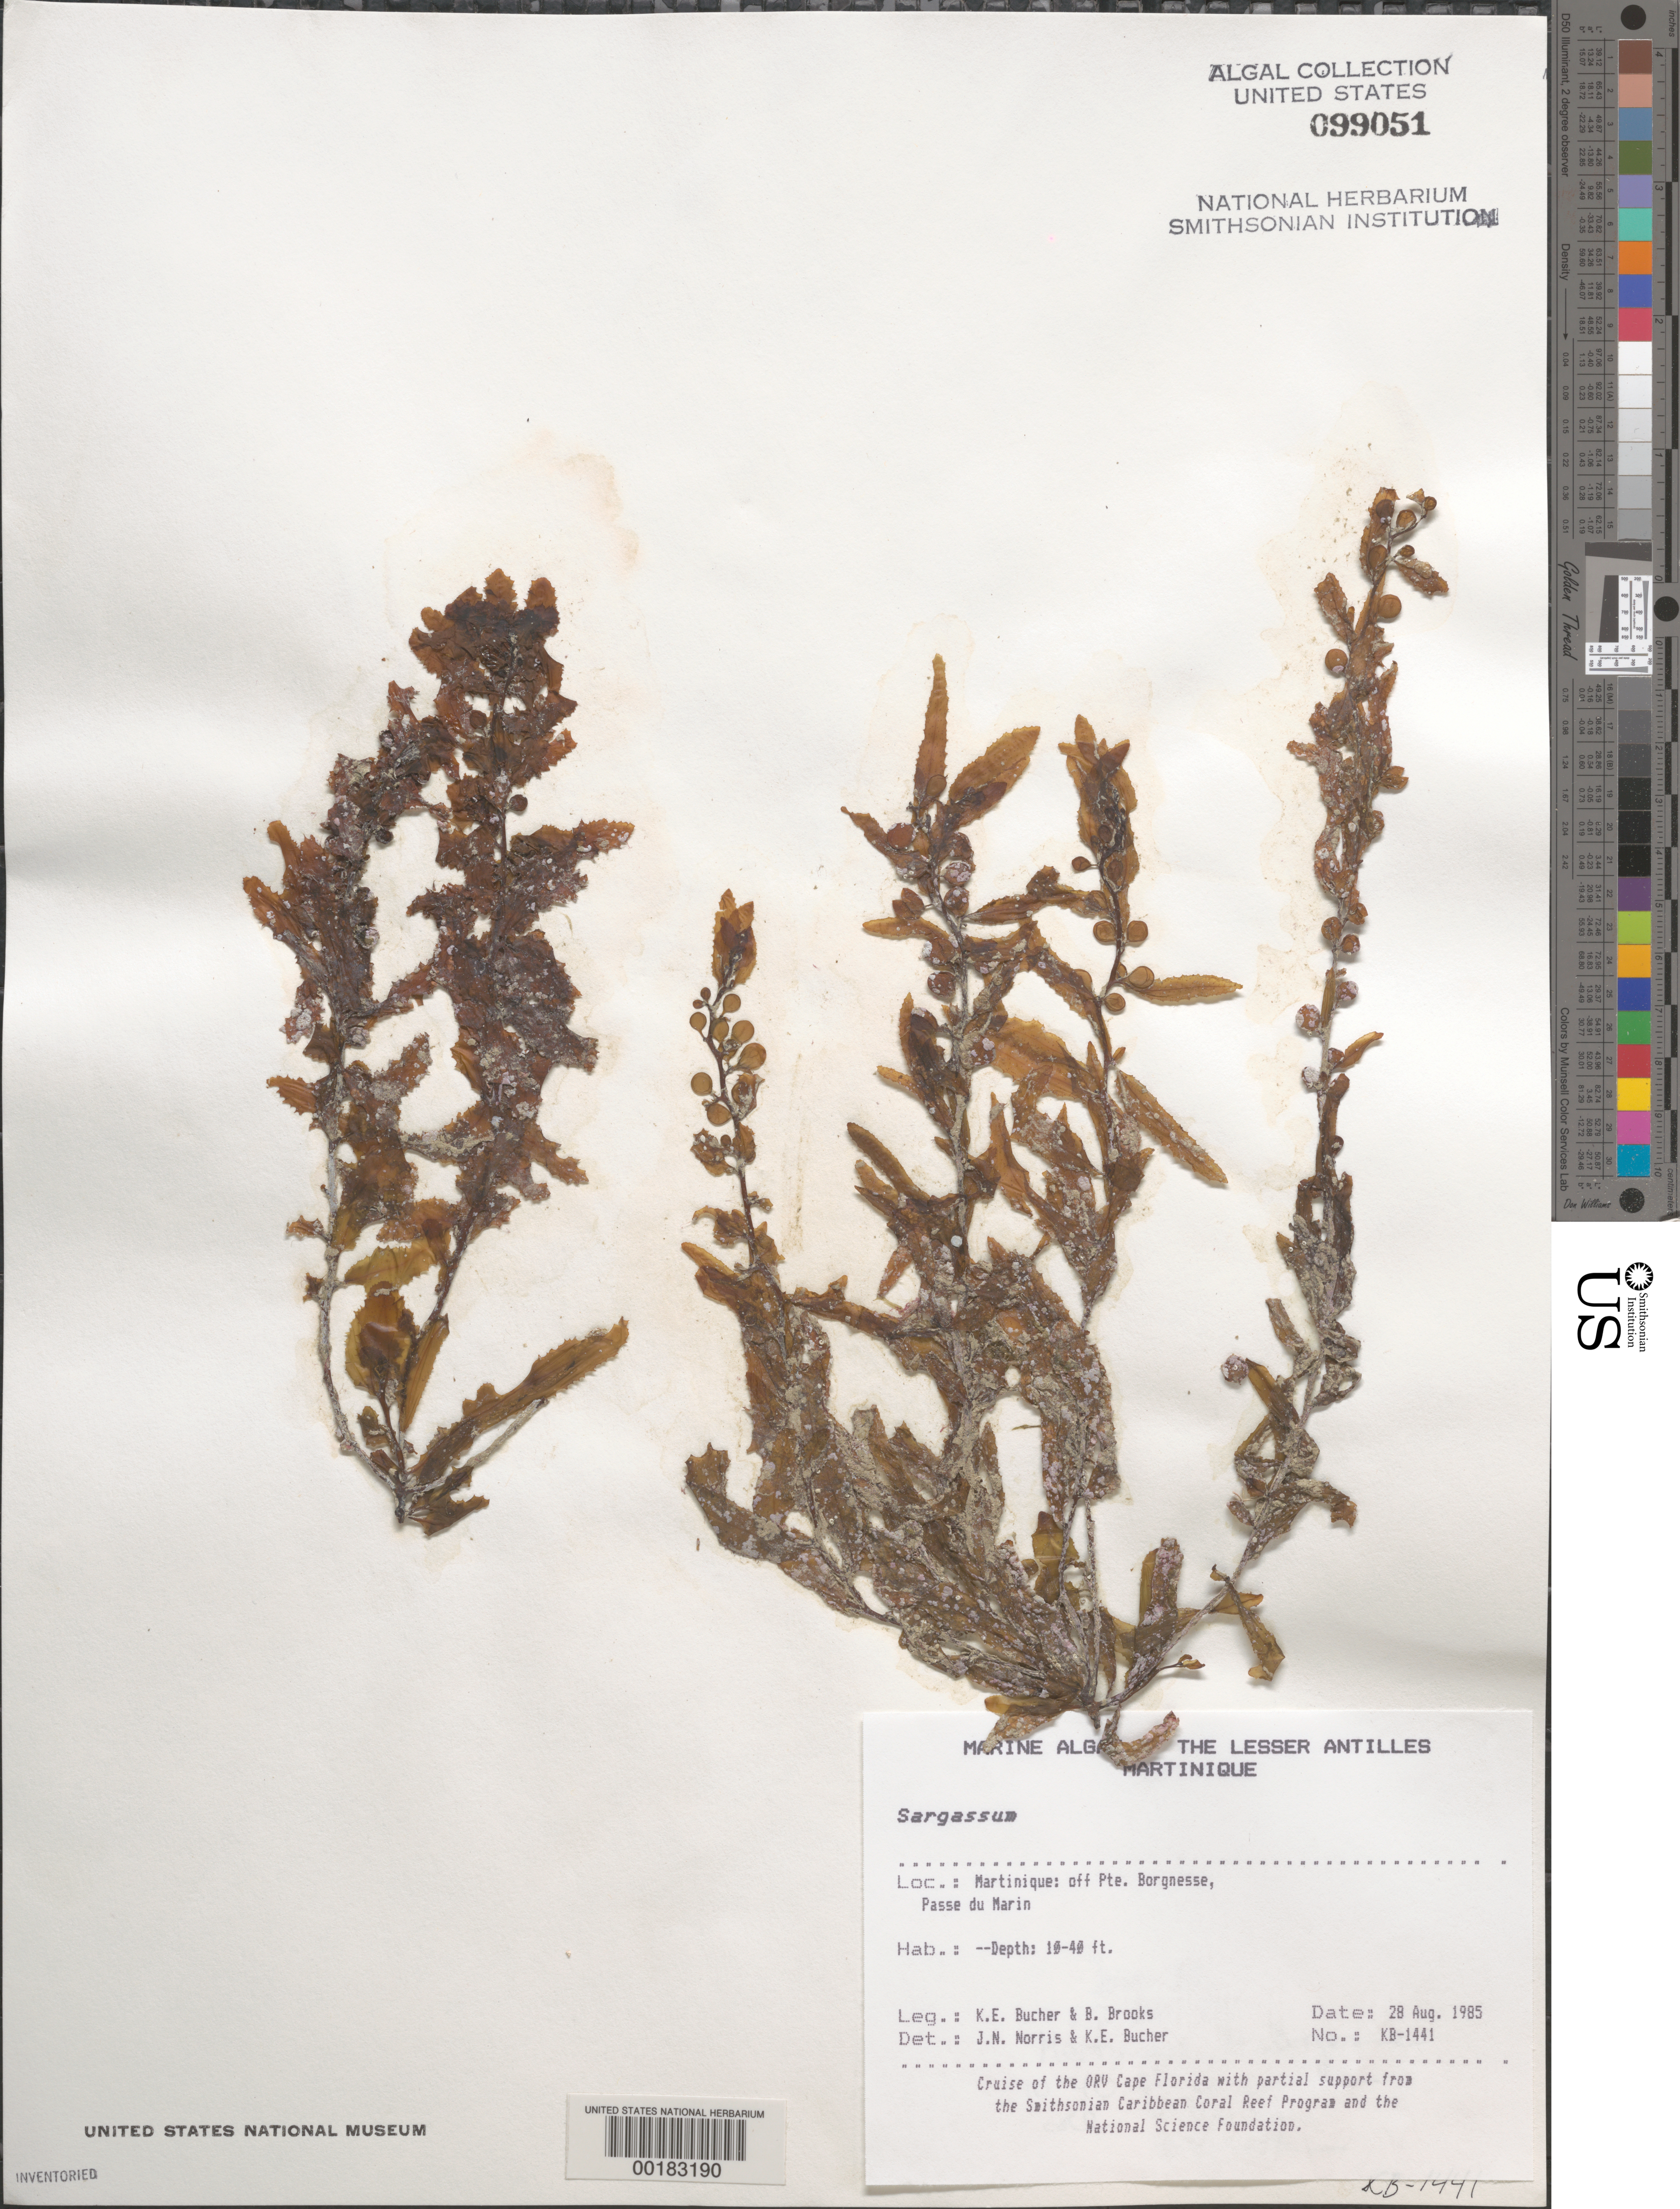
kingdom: Chromista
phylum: Ochrophyta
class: Phaeophyceae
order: Fucales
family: Sargassaceae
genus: Sargassum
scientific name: Sargassum sp.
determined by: Norris, J. N.; Bucher, K. E.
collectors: M. E. Hay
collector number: KB-1441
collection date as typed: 28 Aug 1985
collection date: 1985-08-28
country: Martinique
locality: Passe du Marin, off Pointe Borgnesse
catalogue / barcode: US 99051